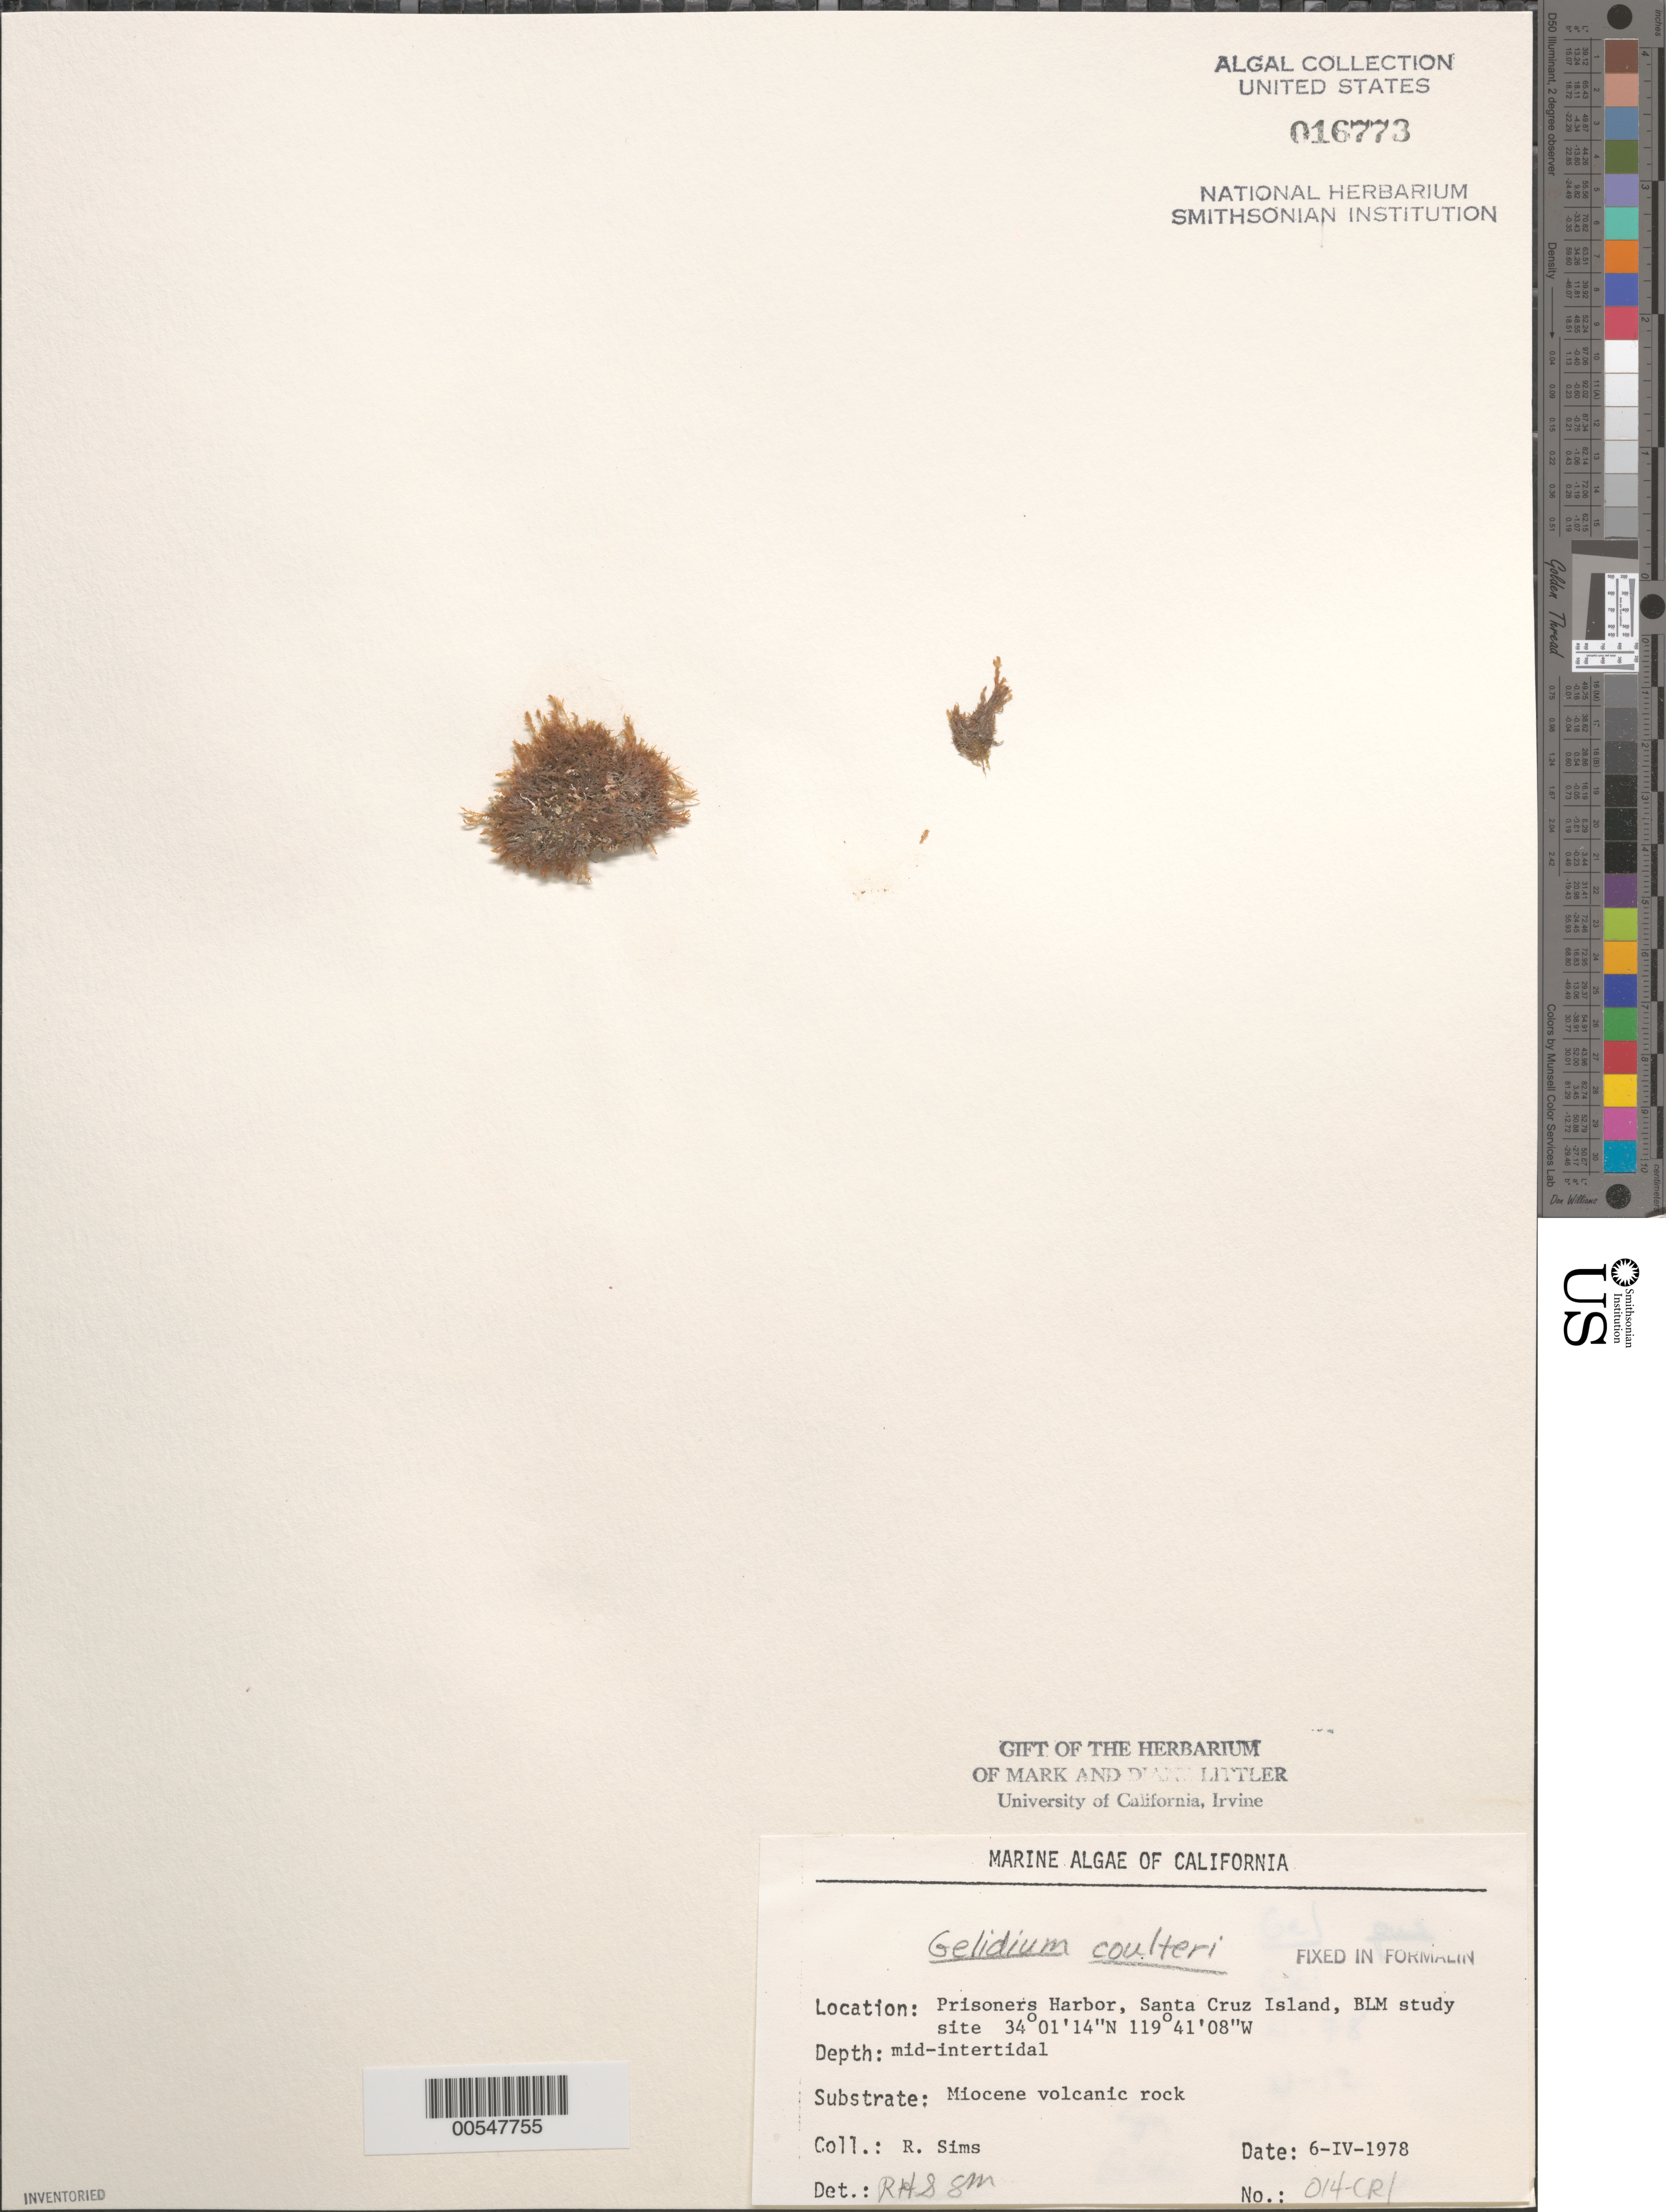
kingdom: Plantae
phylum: Rhodophyta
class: Florideophyceae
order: Gelidiales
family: Gelidiaceae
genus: Gelidium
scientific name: Gelidium coulteri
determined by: Sims, Robert H.; Murray, S. N.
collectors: R. H. Sims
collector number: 014-cri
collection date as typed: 06 Apr 1978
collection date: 1978-04-06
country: United States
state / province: California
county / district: Santa Barbara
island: Santa Cruz Island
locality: Prisoners Harbor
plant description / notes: BLM-SOCALBIGHT Rocky Intertidal Survey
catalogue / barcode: US 16773